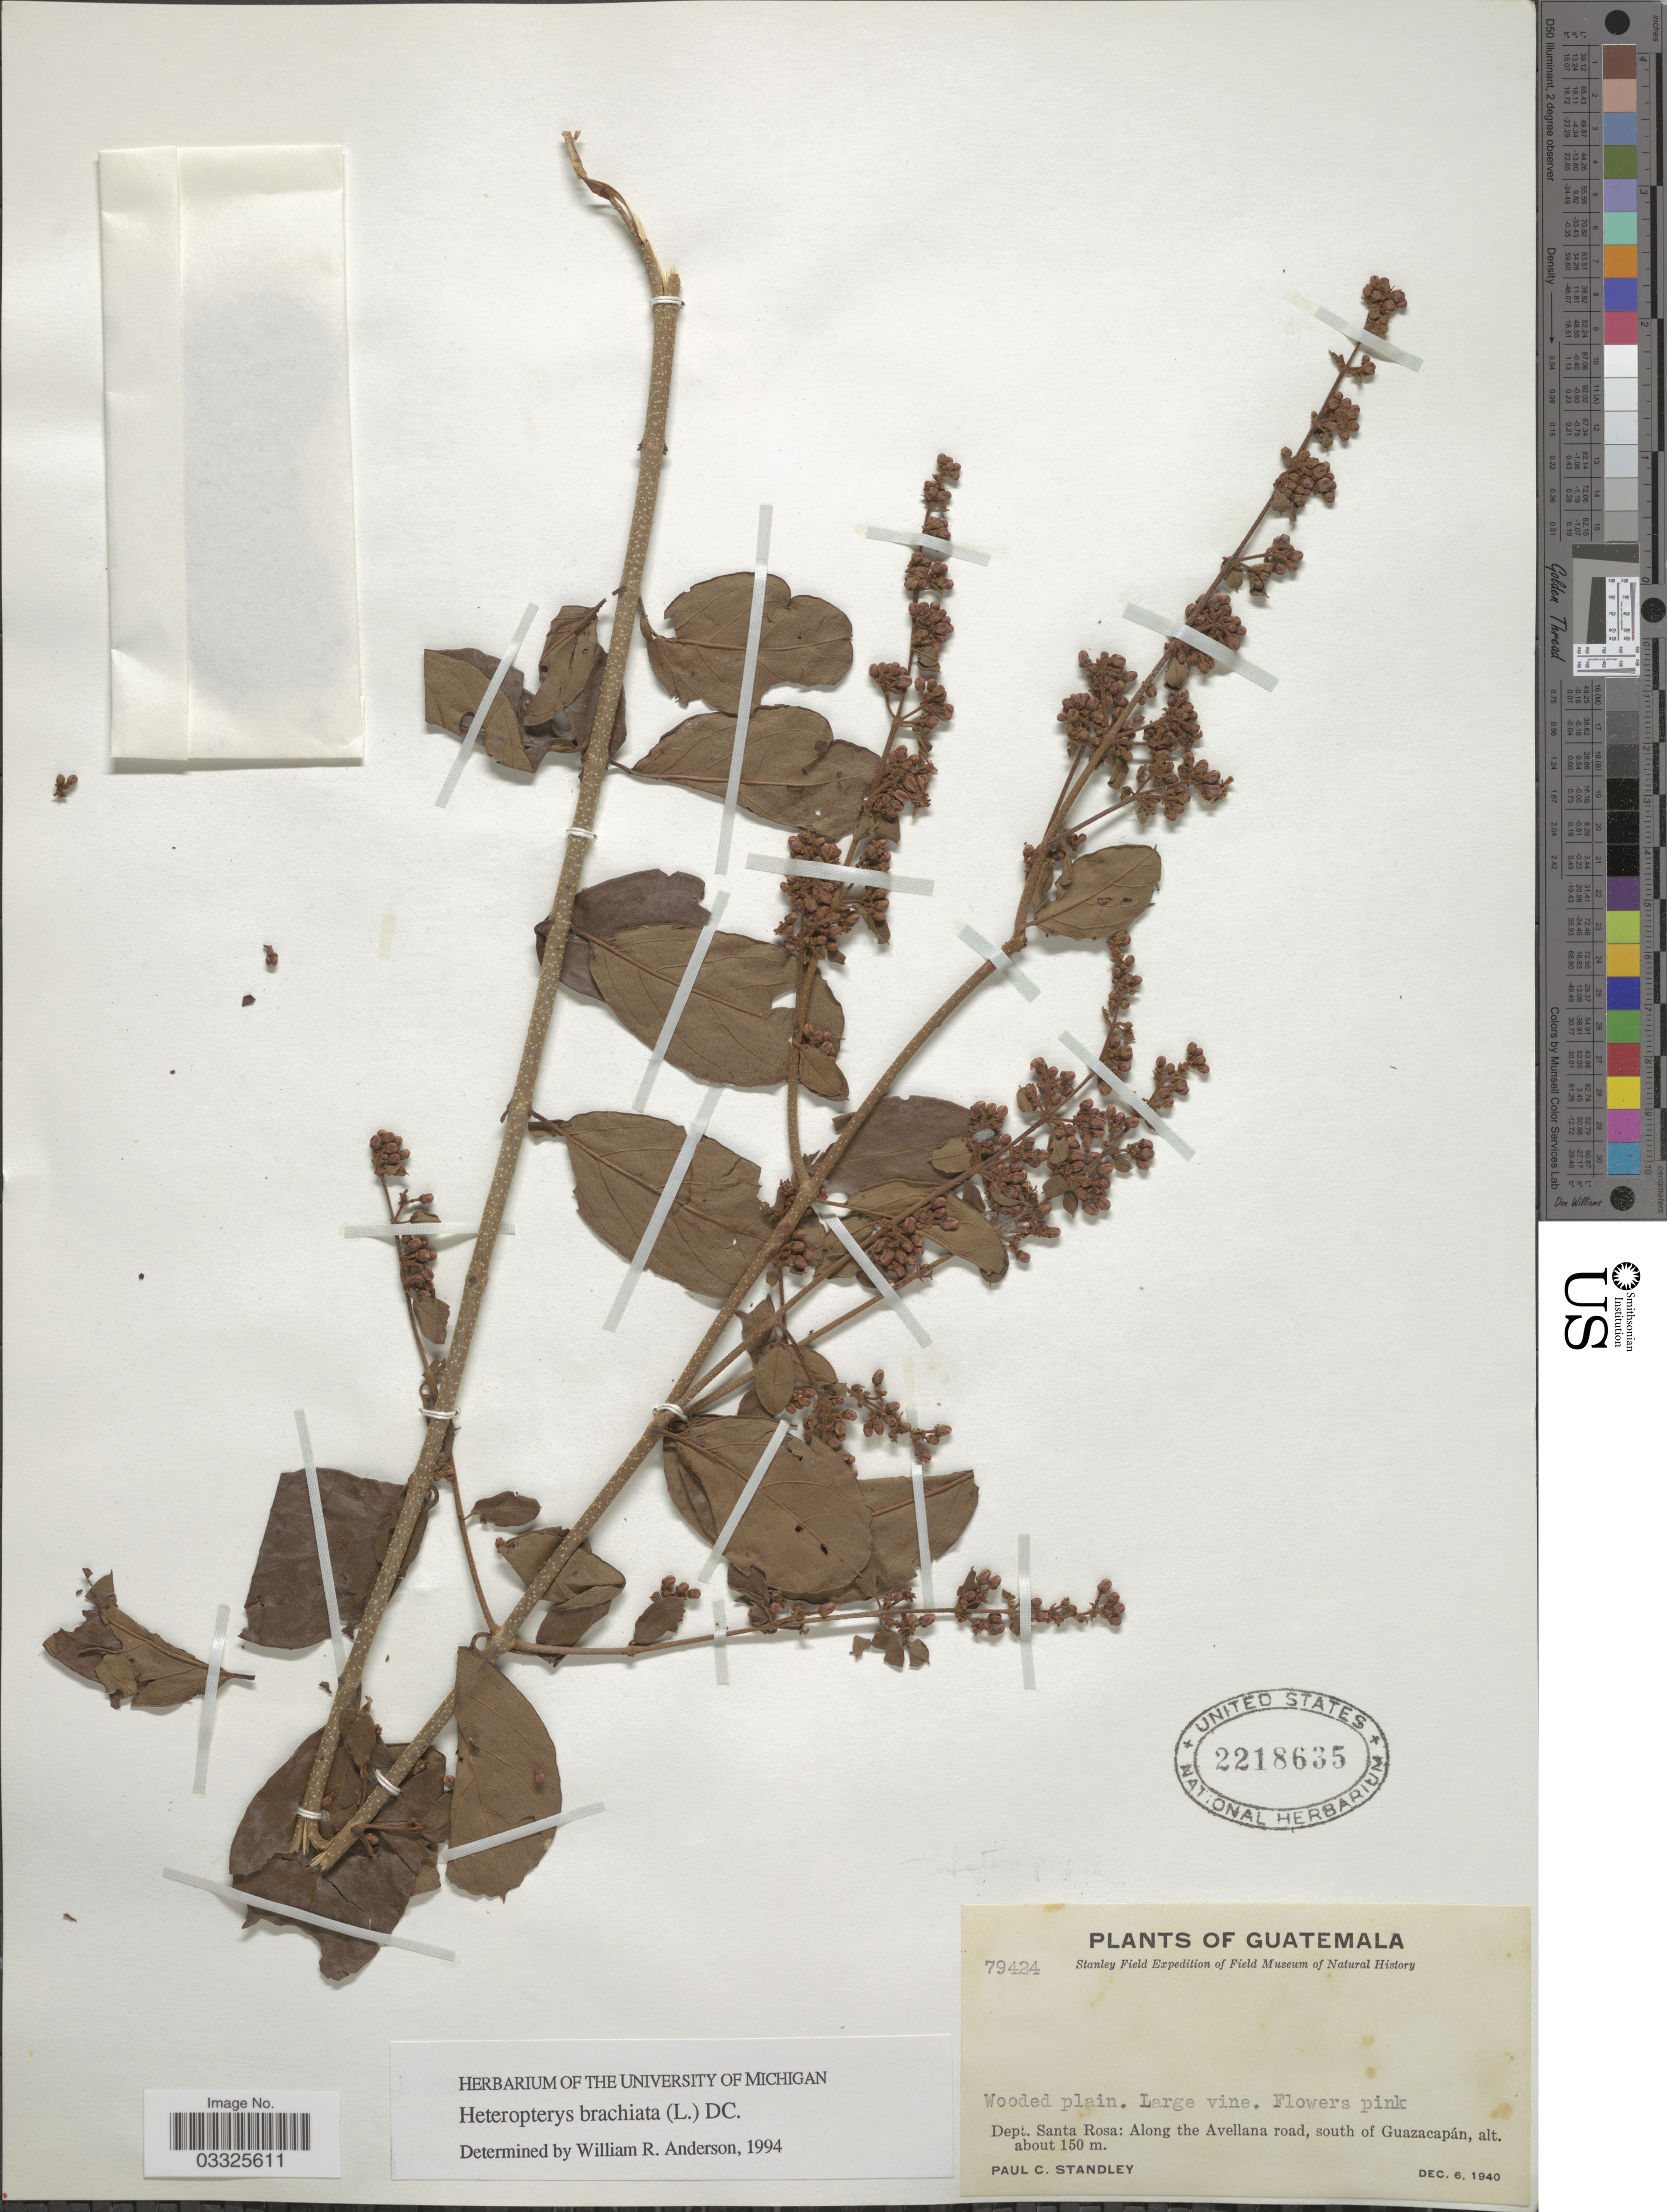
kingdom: Plantae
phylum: Tracheophyta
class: Magnoliopsida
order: Malpighiales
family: Malpighiaceae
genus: Heteropterys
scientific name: Heteropterys brachiata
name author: (L.) DC.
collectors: P. C. Standley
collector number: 79424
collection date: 1940-12-06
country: Guatemala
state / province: Santa Rosa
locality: Dept. Santa Rosa: Along the Avellana road, south of Guazacapán.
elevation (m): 150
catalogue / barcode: US 2218635